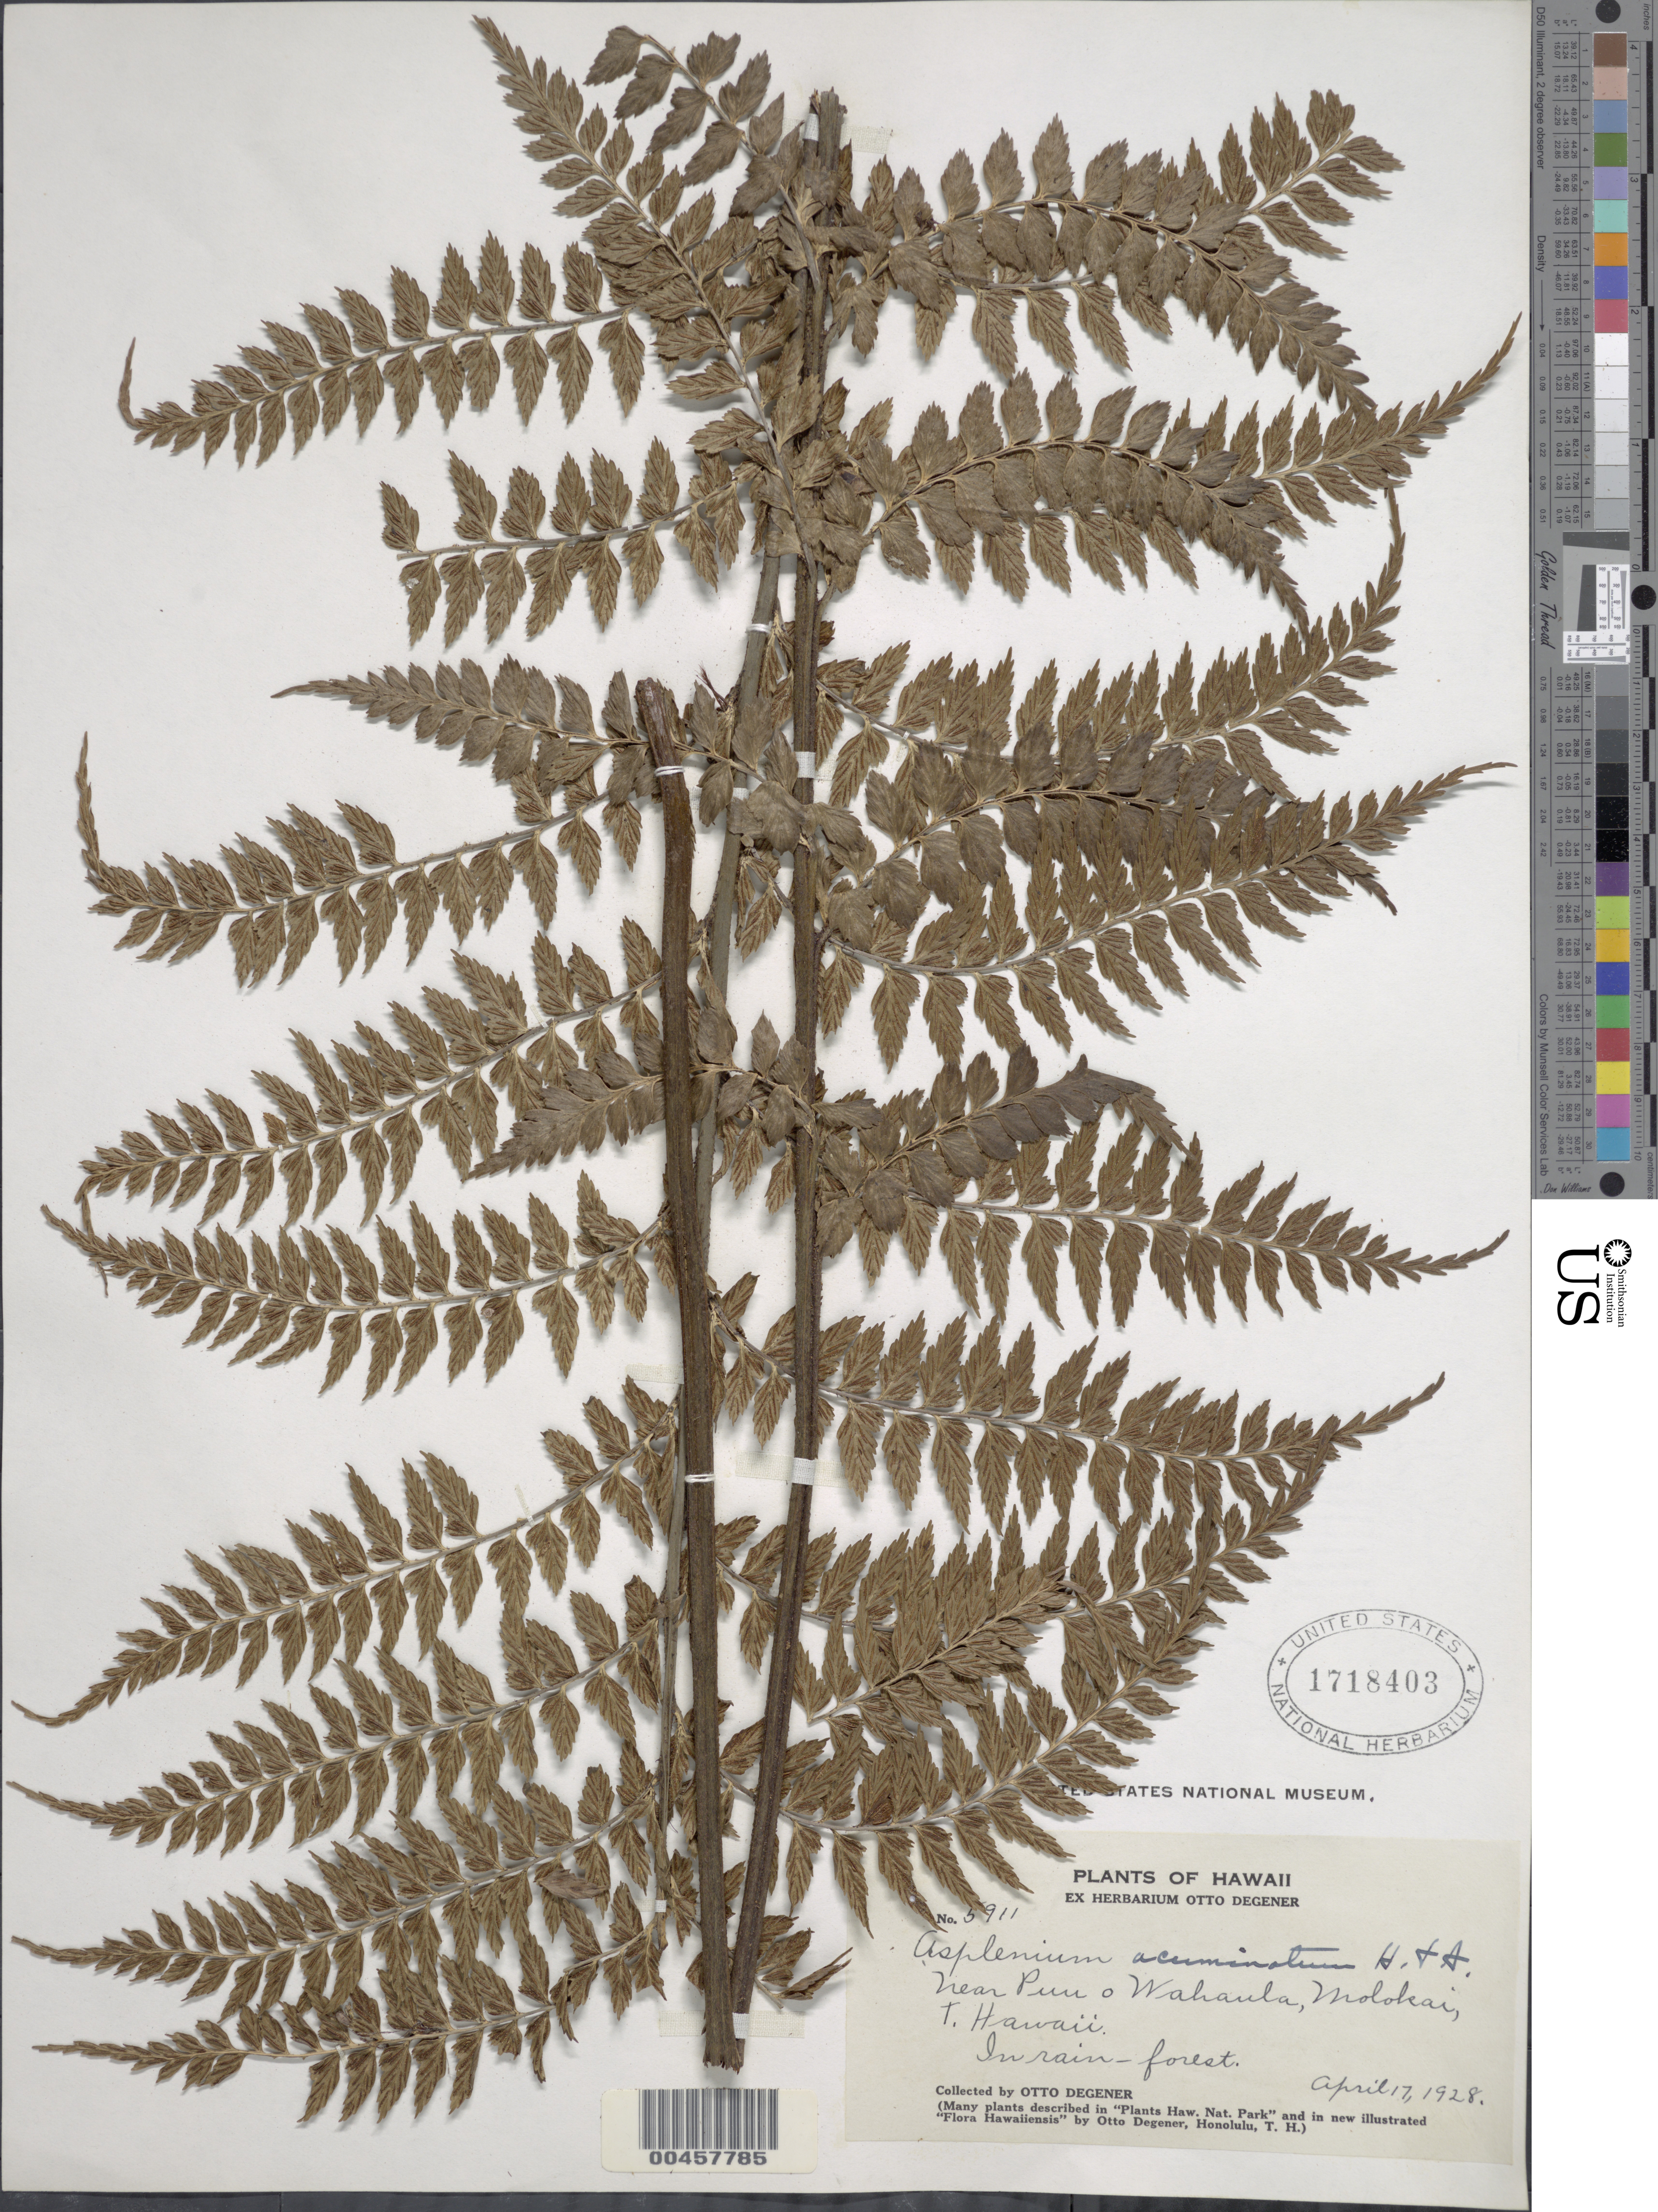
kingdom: Plantae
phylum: Tracheophyta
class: Polypodiopsida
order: Polypodiales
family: Aspleniaceae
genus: Asplenium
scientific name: Asplenium acuminatum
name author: Hook. & Arn.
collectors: O. Degener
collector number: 5911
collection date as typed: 17 Apr 1928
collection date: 1928-04-17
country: United States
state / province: Hawaii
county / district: Maui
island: Moloka'i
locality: Near Puu o Wahaula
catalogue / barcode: US 1718403